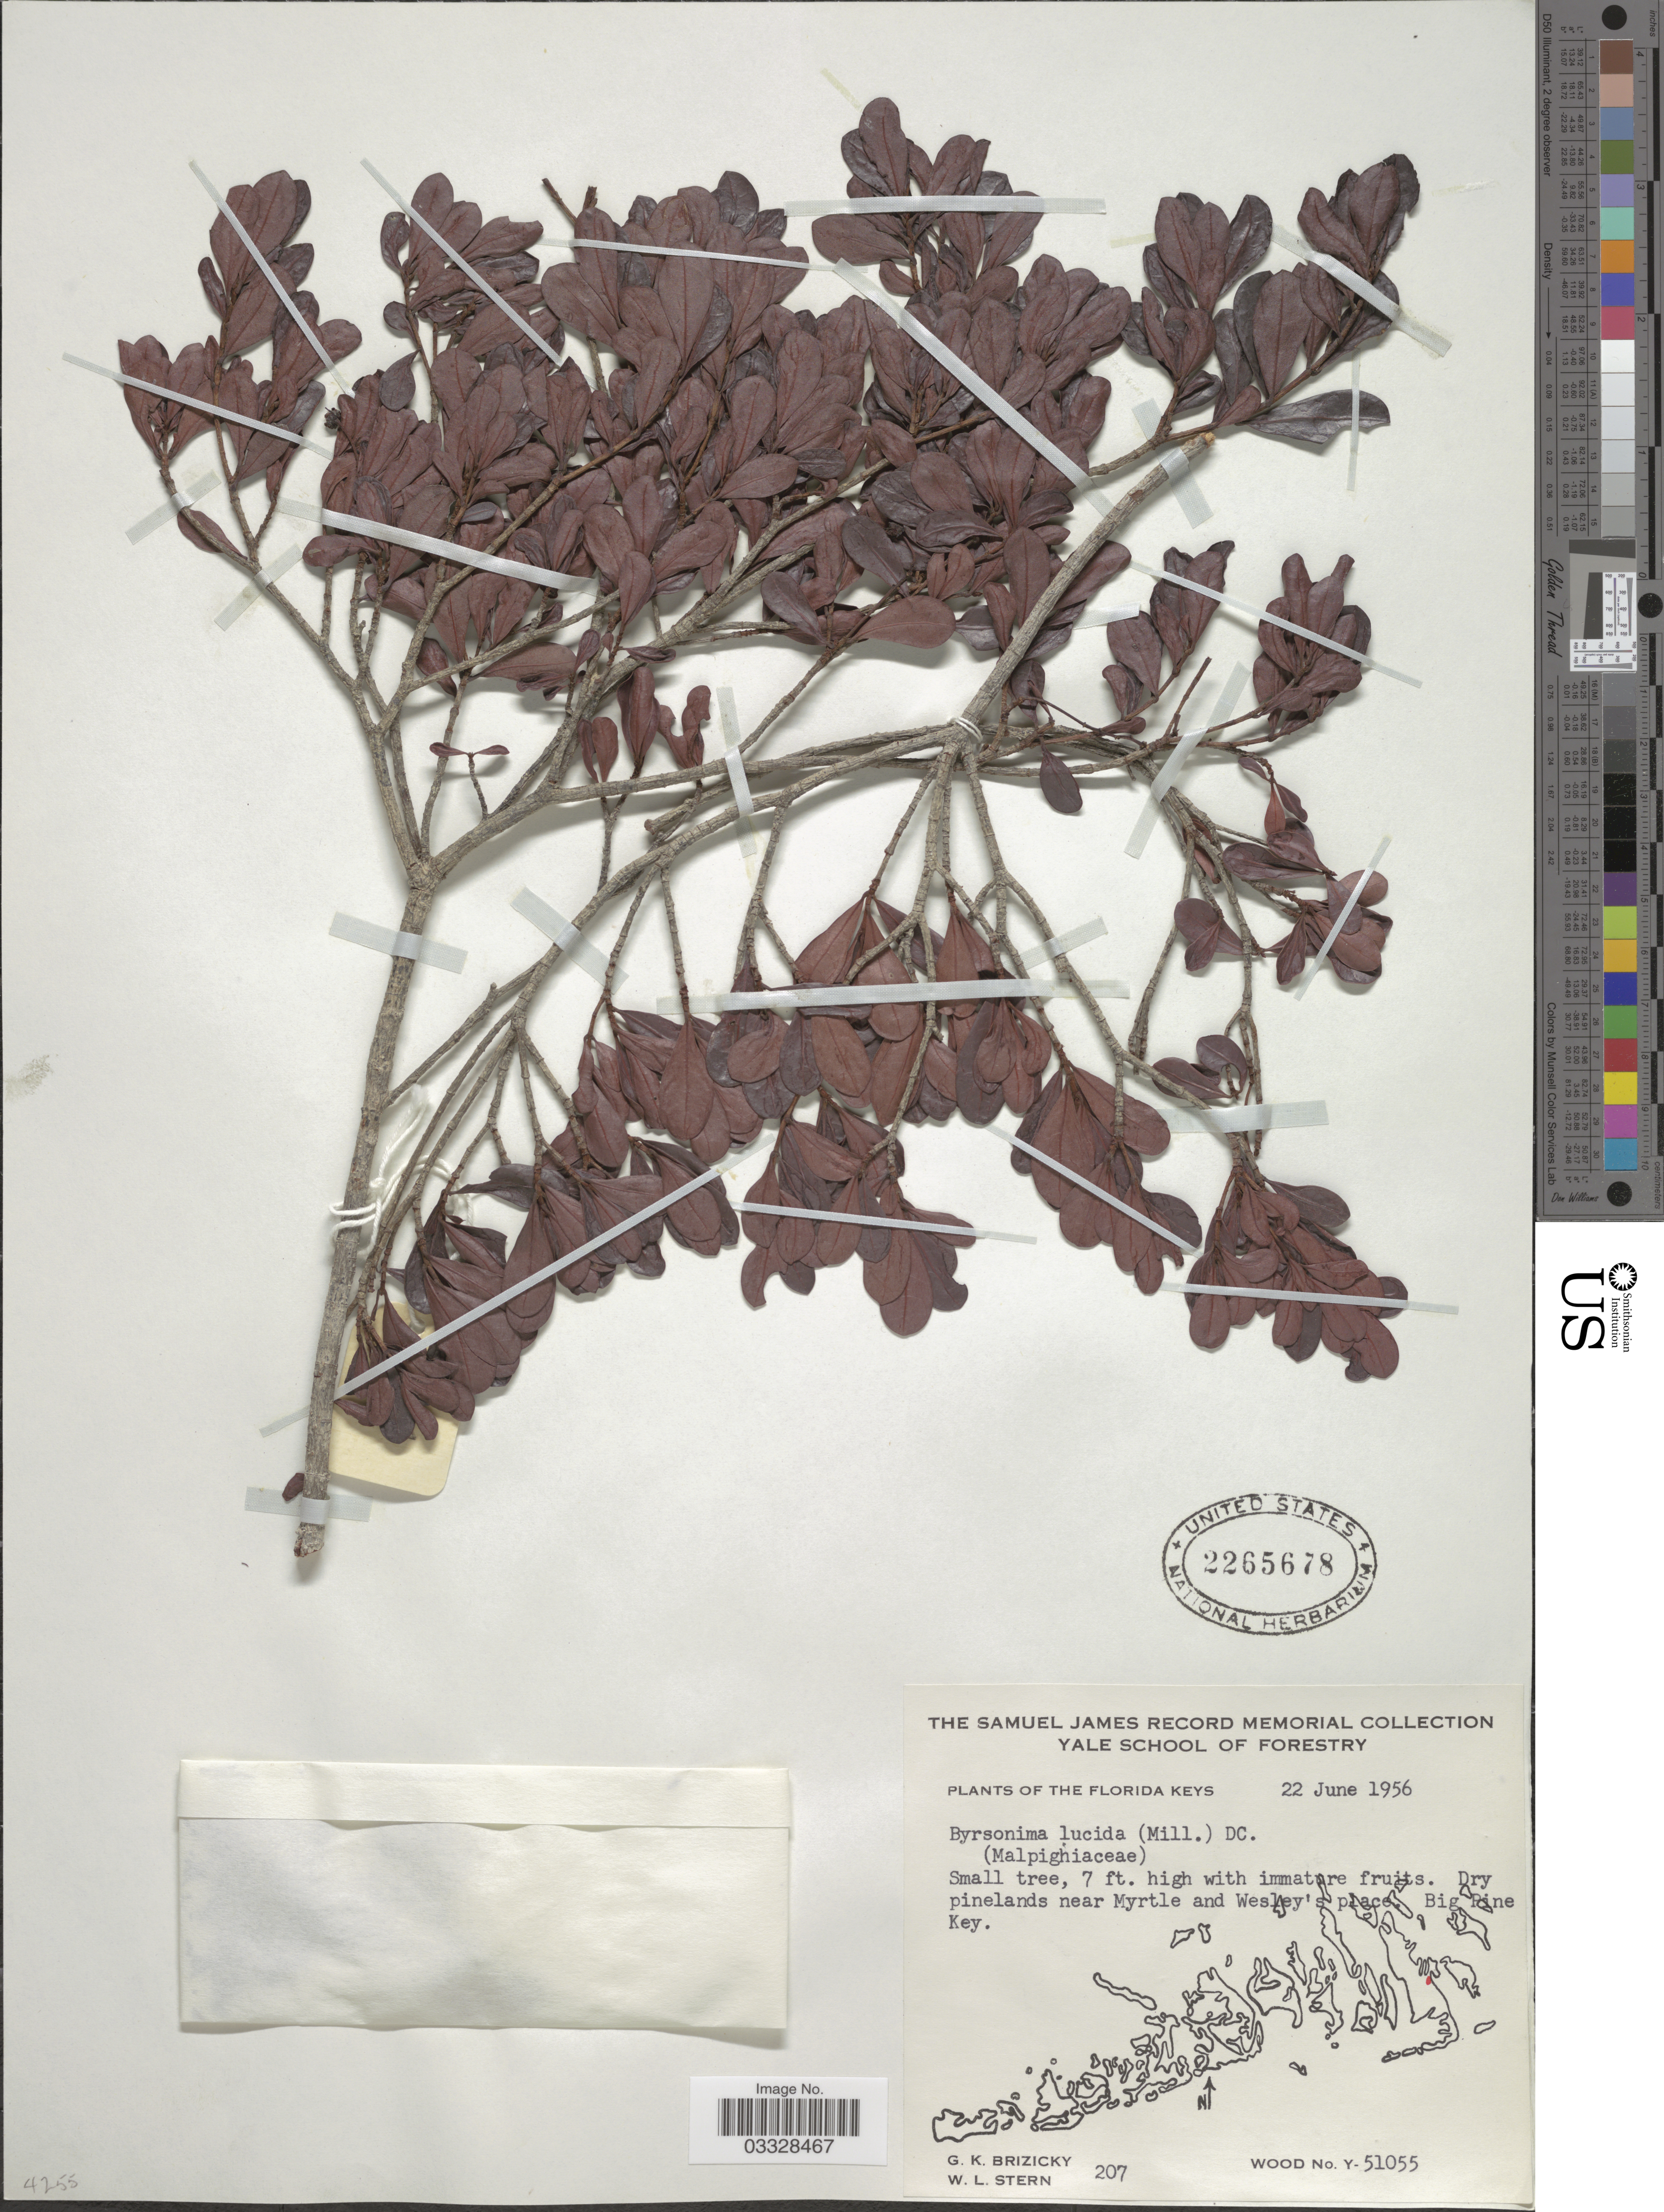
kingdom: Plantae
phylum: Tracheophyta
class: Magnoliopsida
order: Malpighiales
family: Malpighiaceae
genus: Byrsonima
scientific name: Byrsonima lucida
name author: (Mill.) DC.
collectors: G. K. Brizicky & W. L. Stern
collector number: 207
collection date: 1956-06-22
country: United States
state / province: Florida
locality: The Florida Keys. Dry pinelands near Myrtle and Wesley's place. Big Pine Key.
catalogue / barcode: US 2265678